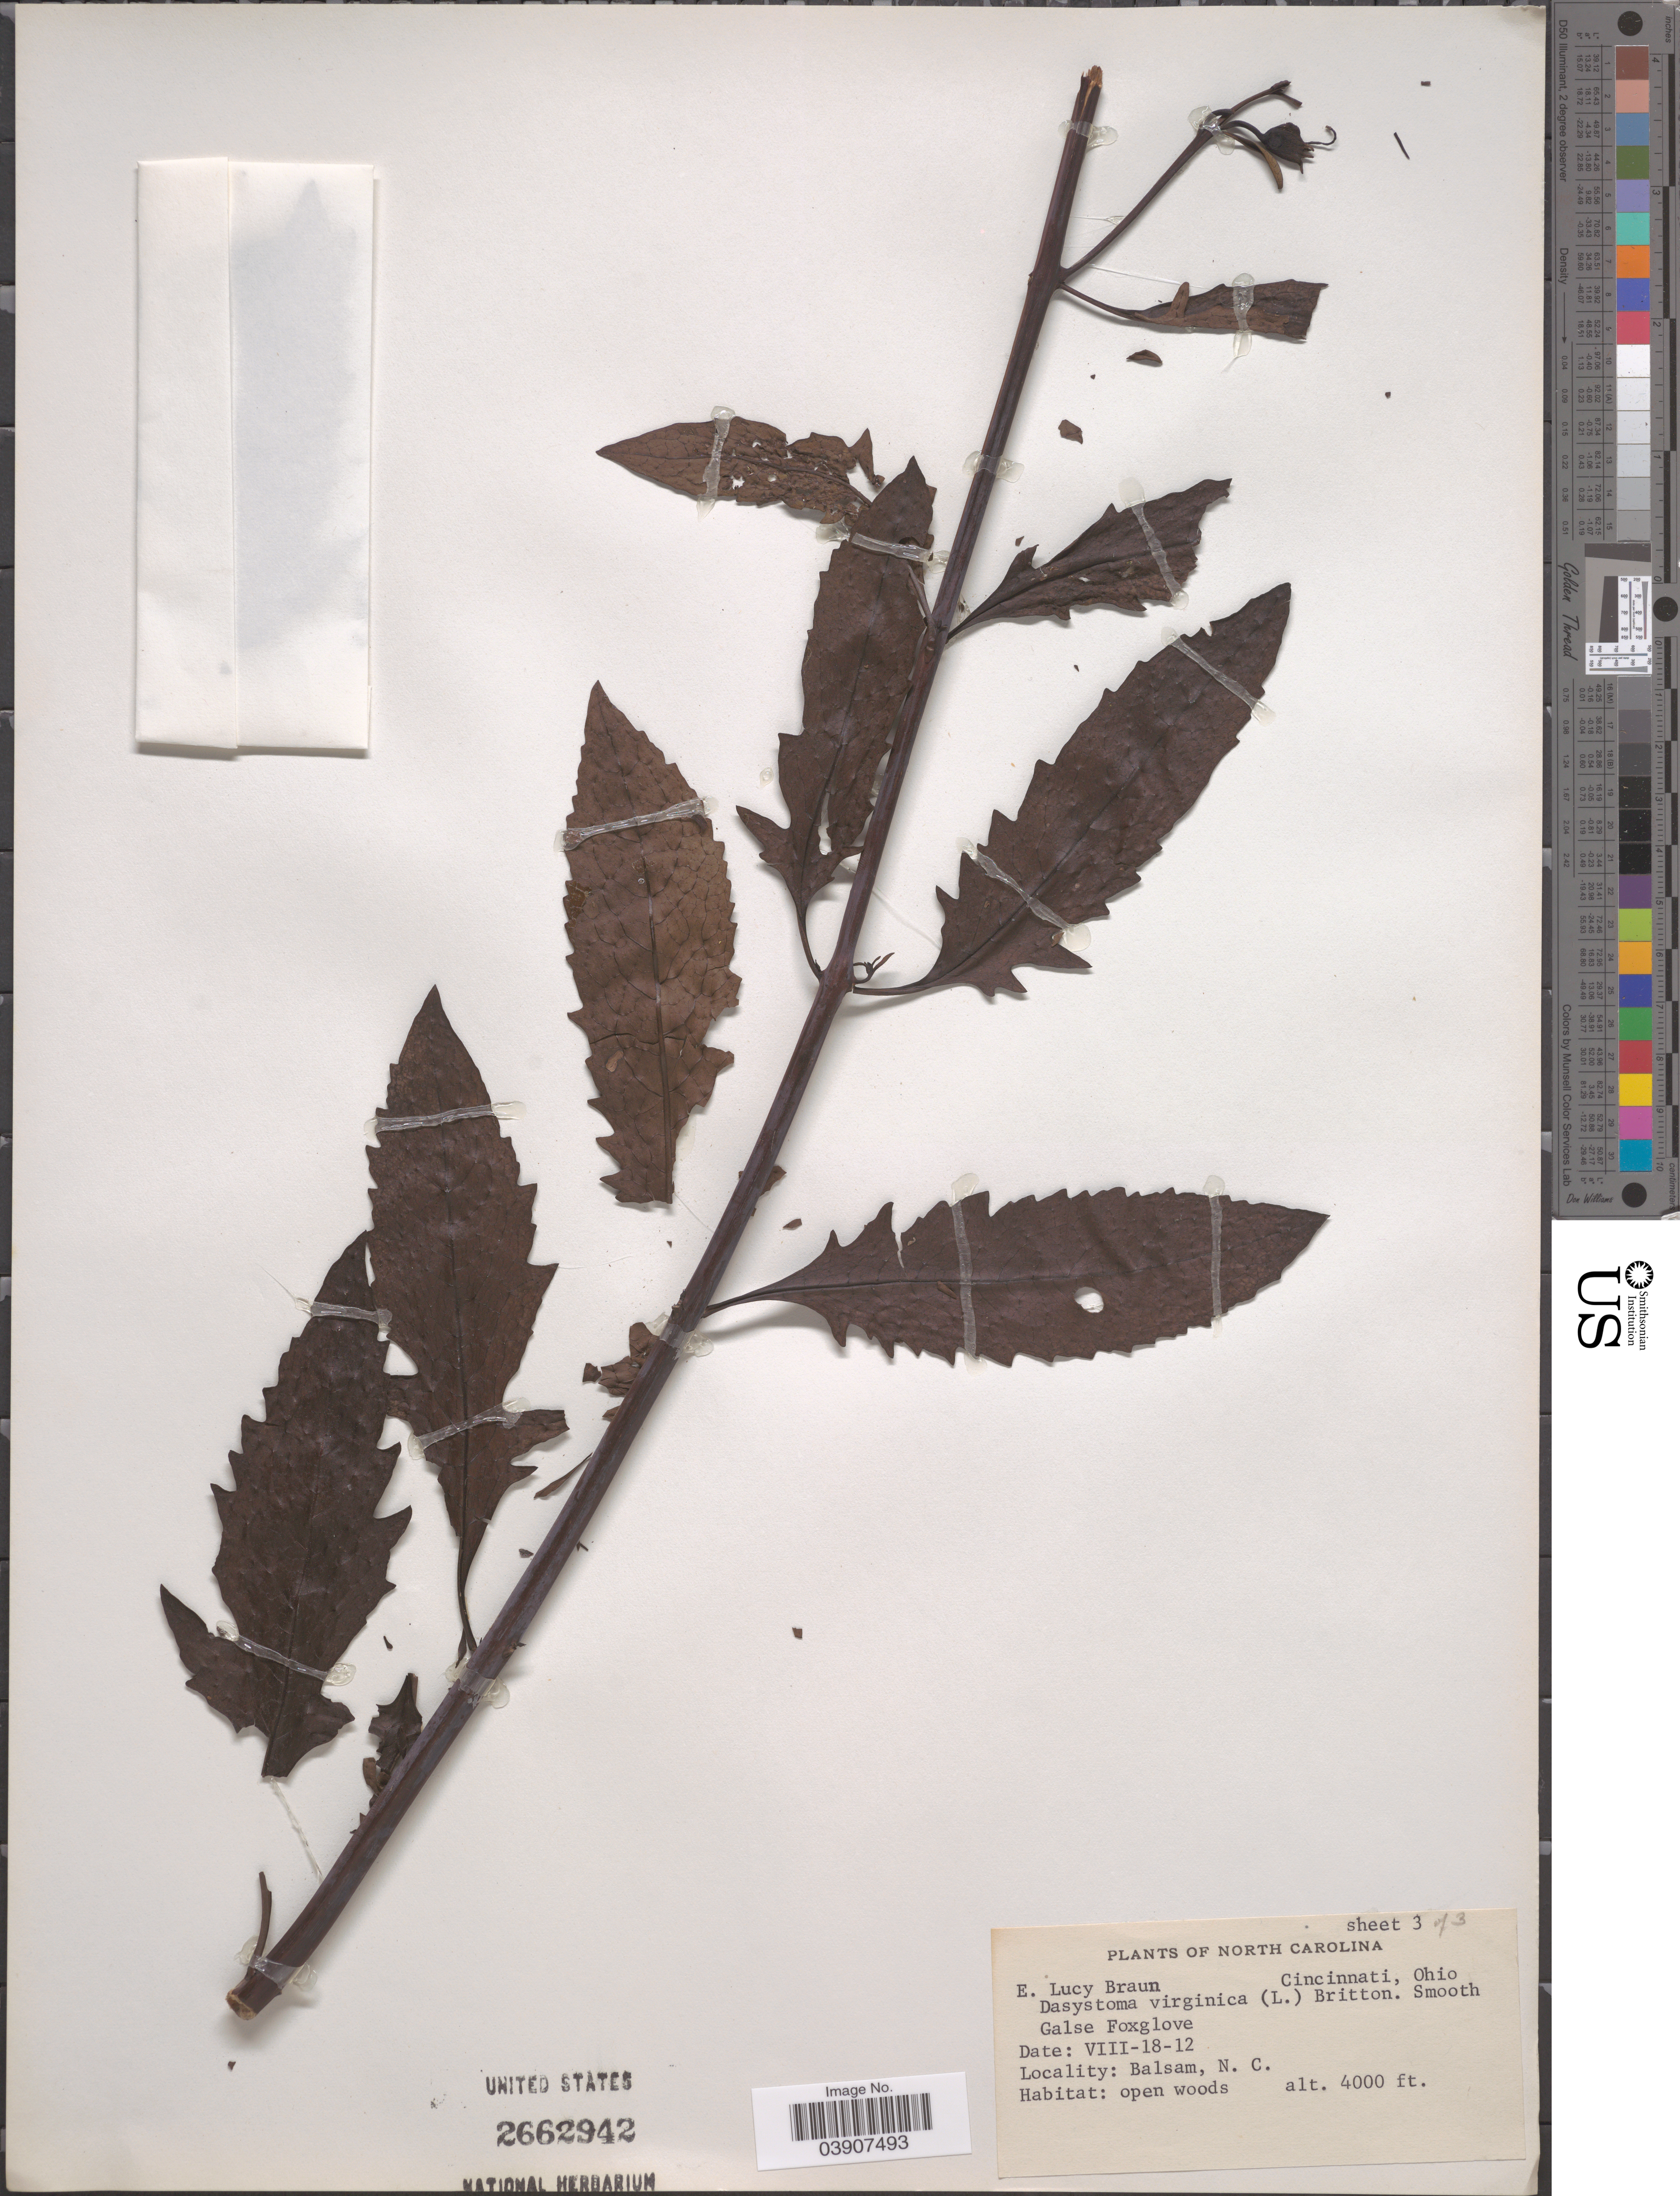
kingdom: Plantae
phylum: Tracheophyta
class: Magnoliopsida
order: Lamiales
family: Orobanchaceae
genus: Dasistoma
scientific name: Dasistoma virginicum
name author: Britton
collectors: E. L. Braun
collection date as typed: Transcribed d/m/y: 18/8/12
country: United States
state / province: North Carolina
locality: Balsam.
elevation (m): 1219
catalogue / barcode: US 2662942